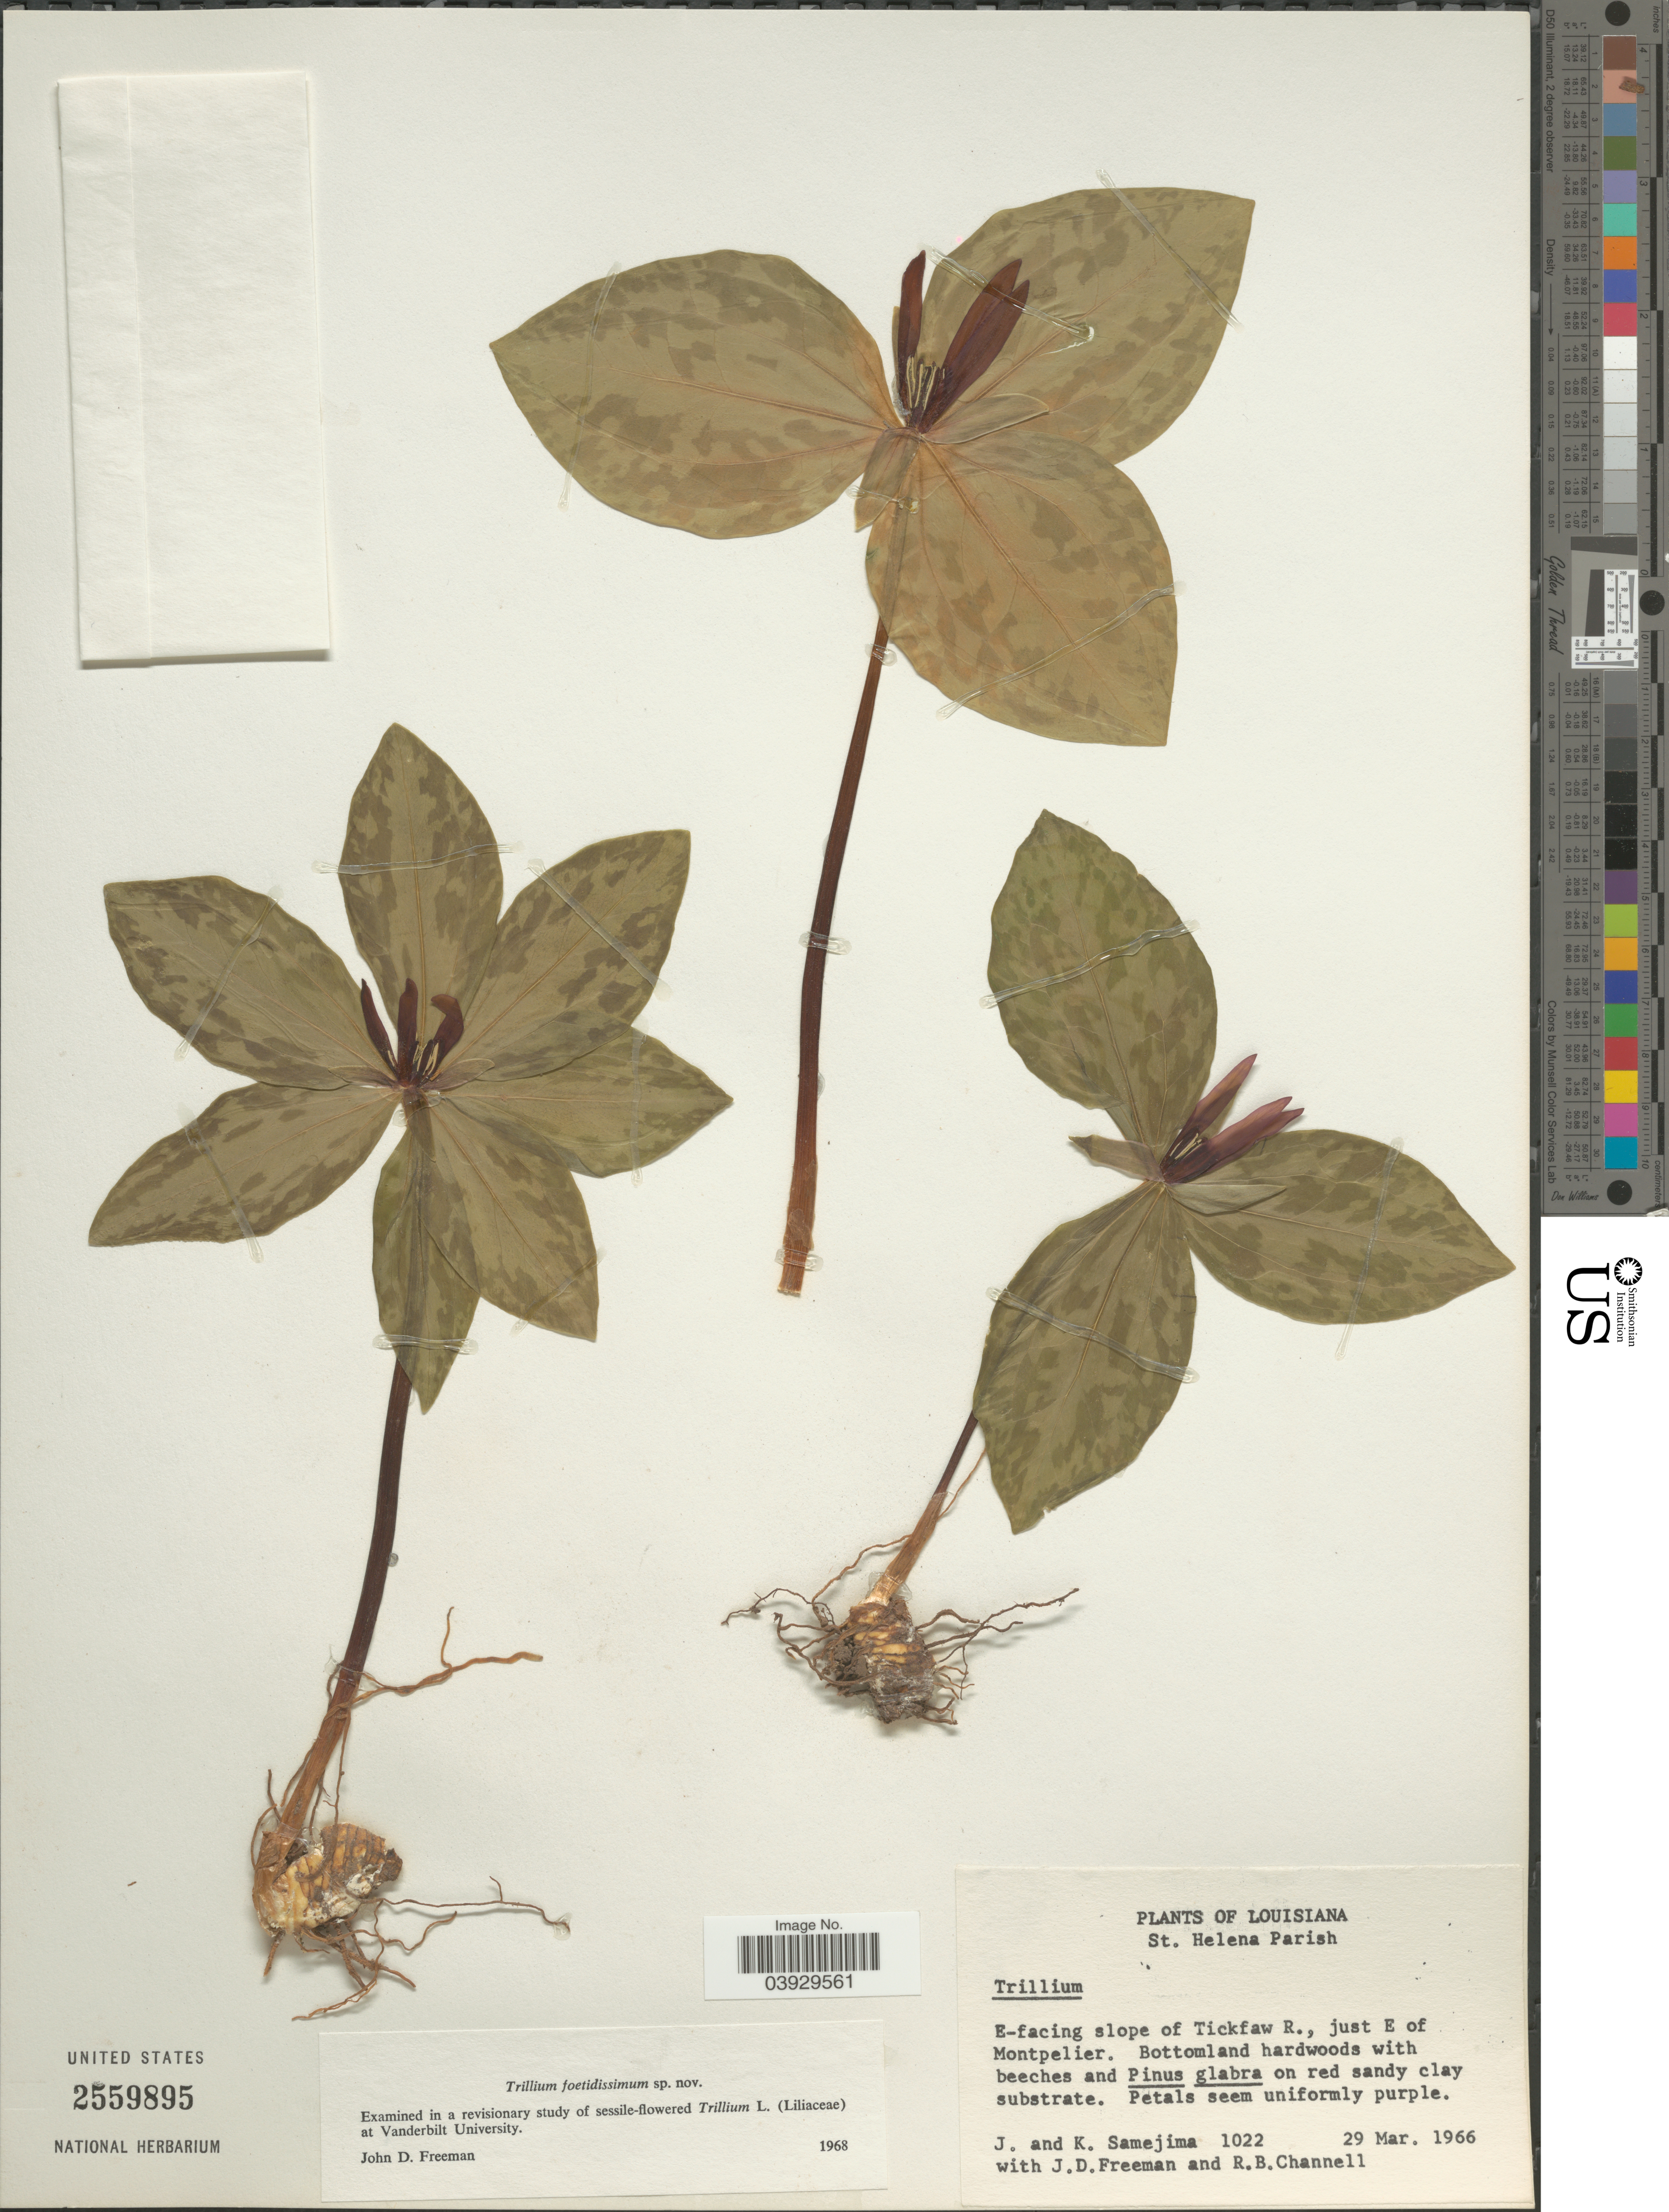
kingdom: Plantae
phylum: Tracheophyta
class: Liliopsida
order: Liliales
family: Melanthiaceae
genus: Trillium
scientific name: Trillium foetidissimum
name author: J. D. Freeman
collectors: J. Samejima, K. Samejima, J. Freeman & R. B. Channell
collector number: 1022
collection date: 1966-03-29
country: United States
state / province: Louisiana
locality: St. Helena Parish. E-facing slope of Tickfaw R., just E of Montpelier.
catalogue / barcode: US 2559895